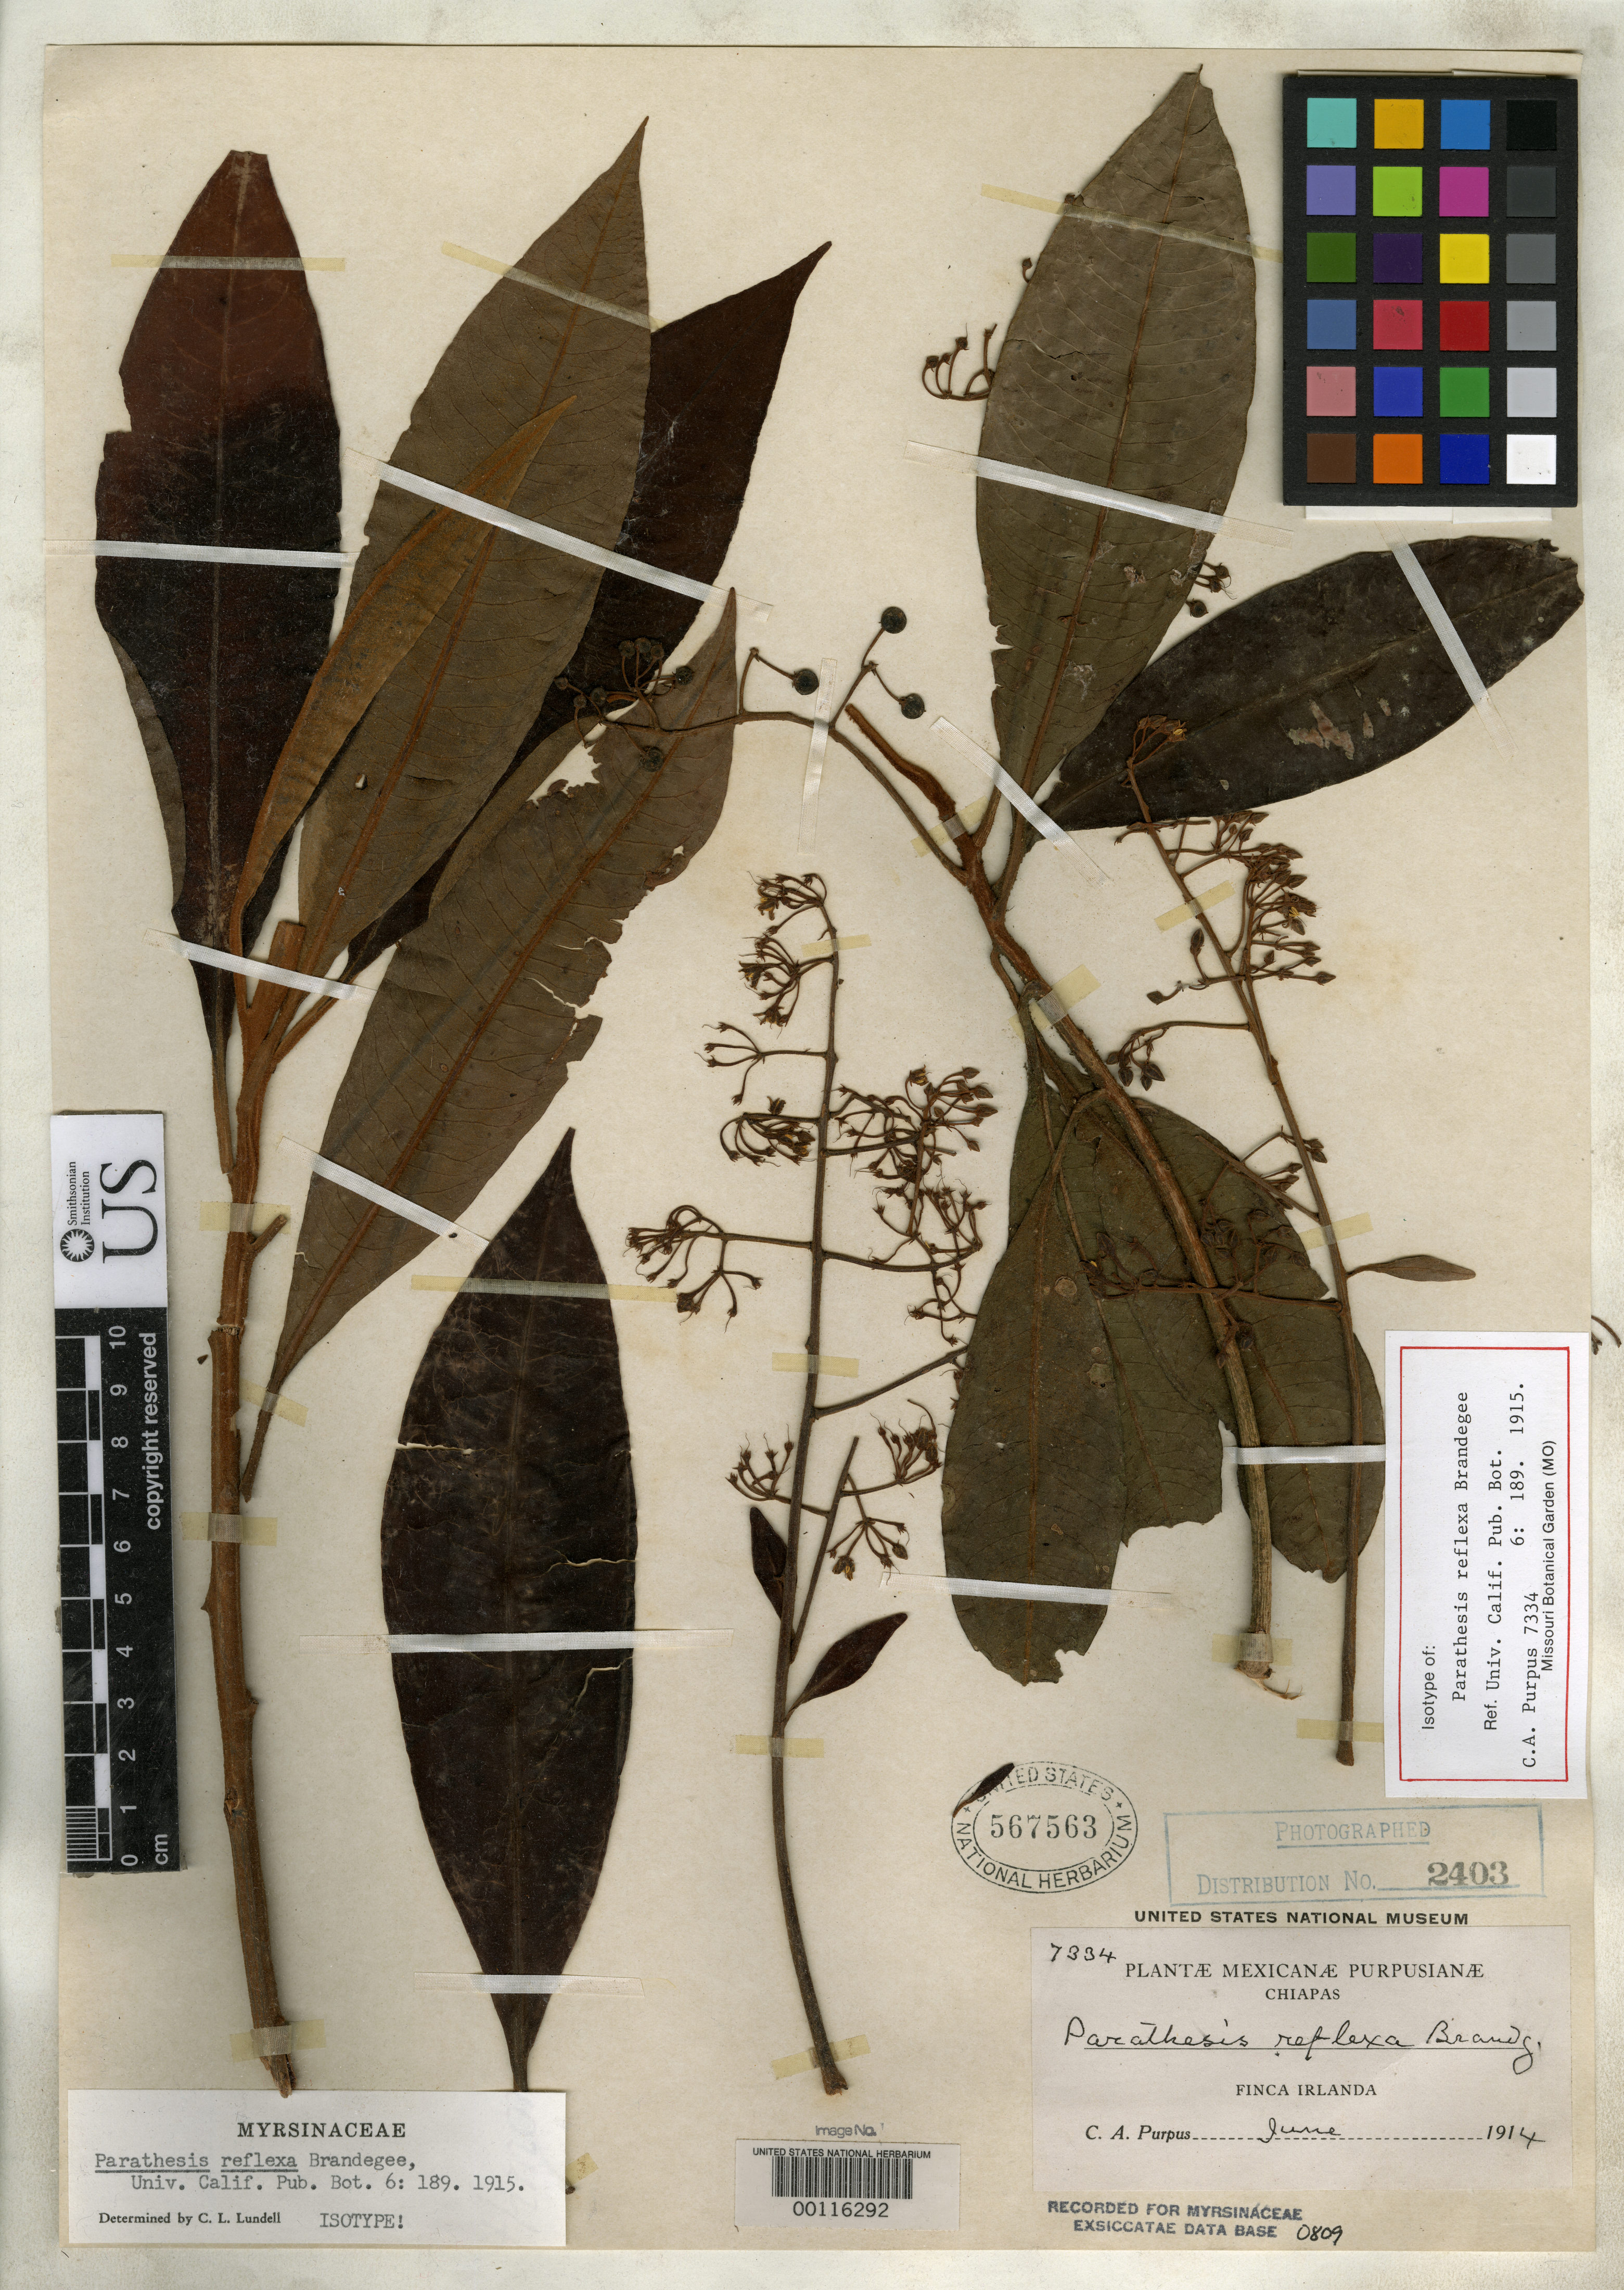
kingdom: Plantae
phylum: Tracheophyta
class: Magnoliopsida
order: Ericales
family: Primulaceae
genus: Parathesis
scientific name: Parathesis reflexa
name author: Brandegee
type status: Isotype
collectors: C. A. Purpus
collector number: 7334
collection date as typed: Jun 1914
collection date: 1914-06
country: Mexico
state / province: Chiapas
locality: Finca Irlanda.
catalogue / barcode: US 567563